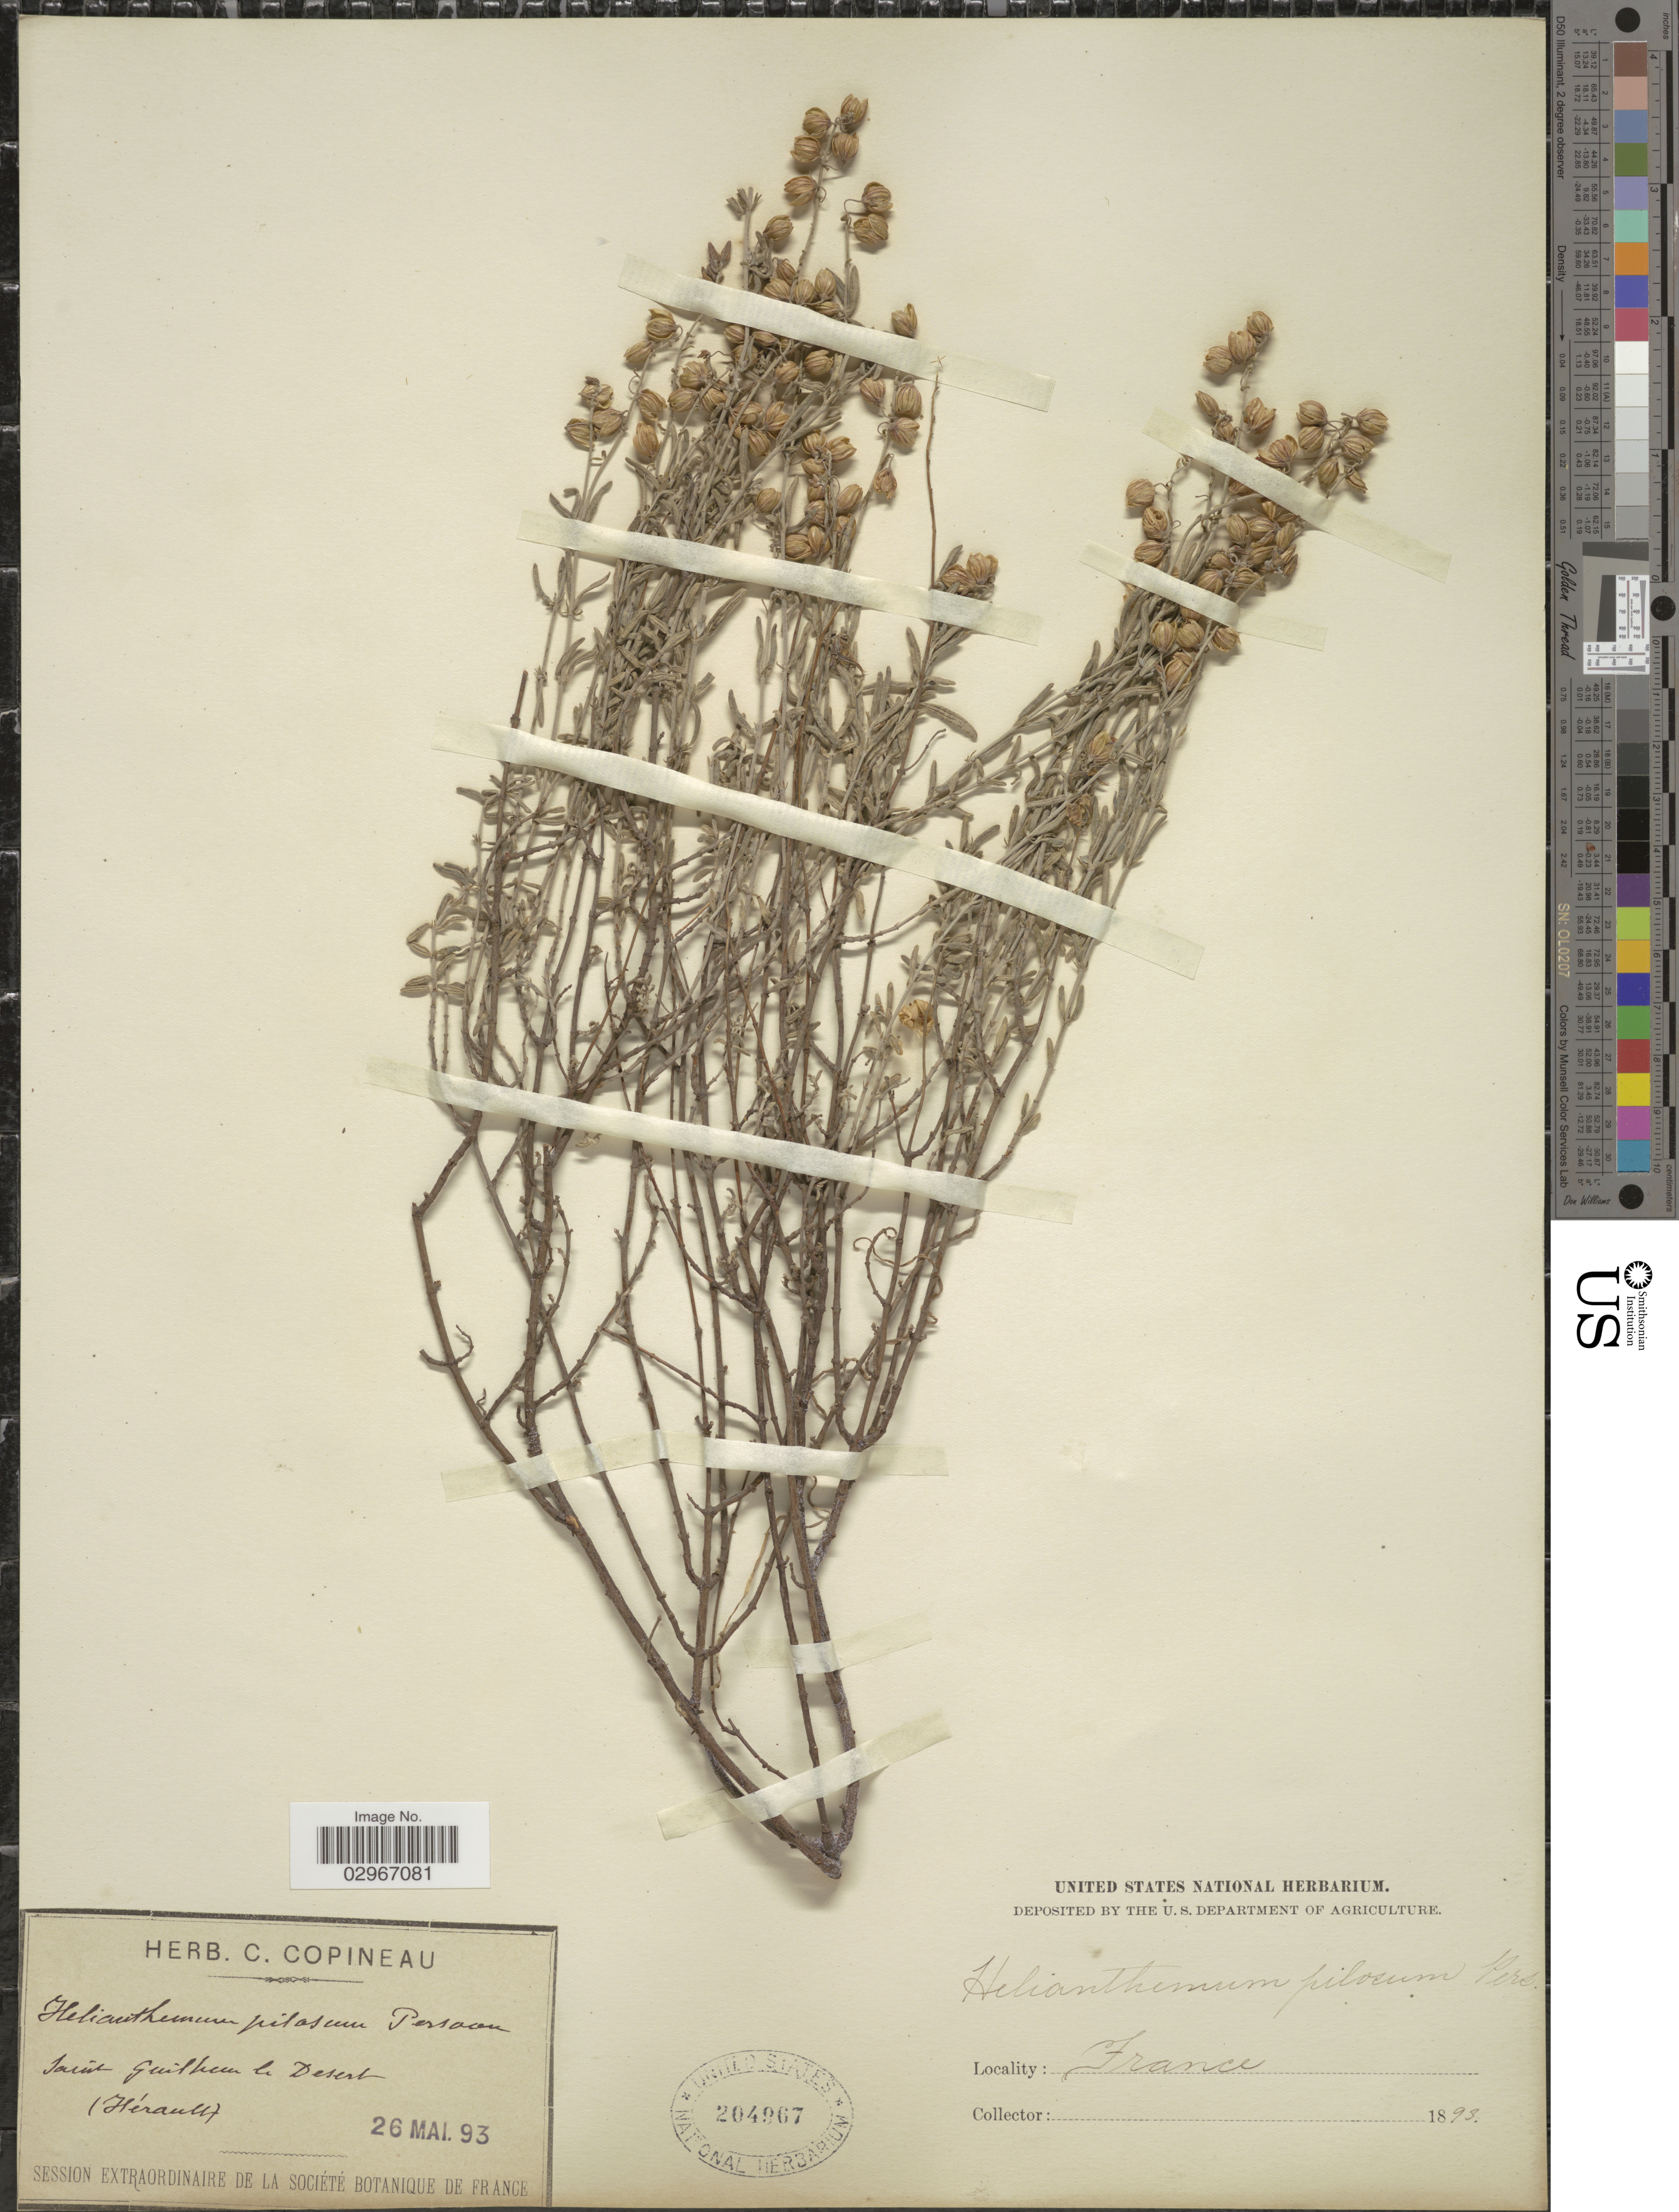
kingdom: Plantae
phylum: Tracheophyta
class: Magnoliopsida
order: Malvales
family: Cistaceae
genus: Helianthemum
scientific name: Helianthemum pilosum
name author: (L.) Pers.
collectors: ex herb. C. Copineau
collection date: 1893-05-26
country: France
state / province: Occitanie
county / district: Hérault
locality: Saint Guilhem le Desert (Hérault).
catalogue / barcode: US 204967